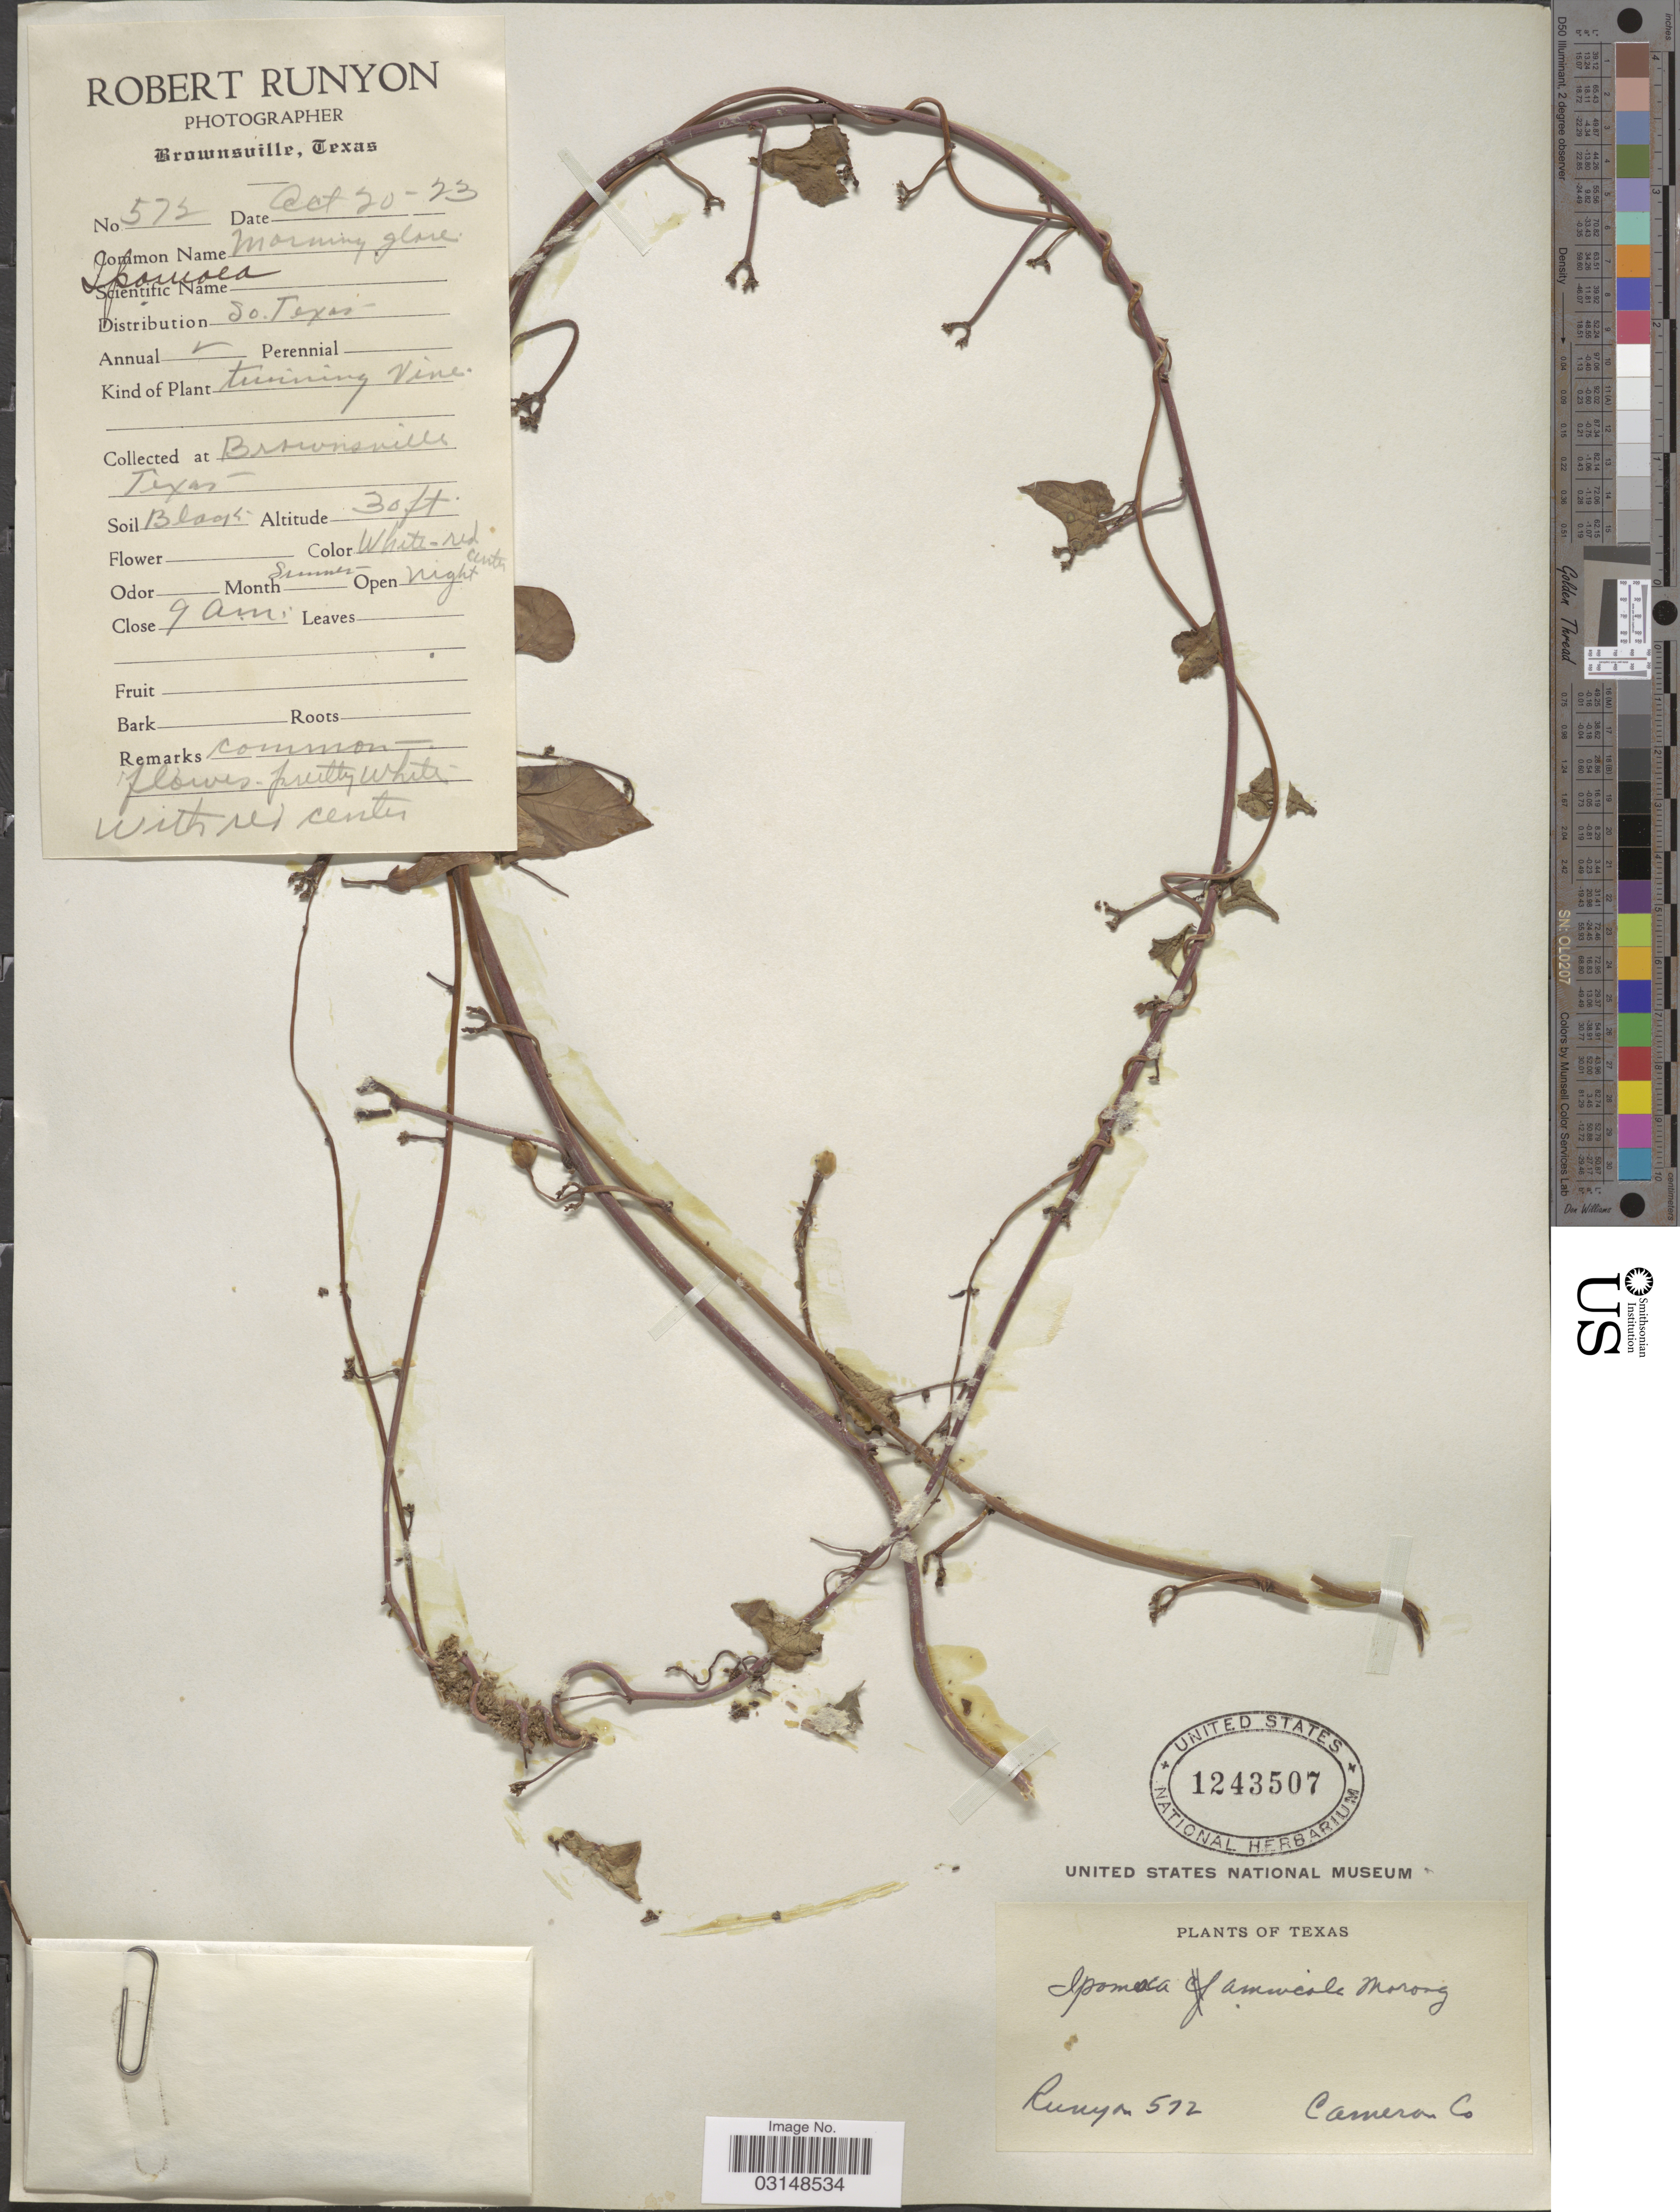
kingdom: Plantae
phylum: Tracheophyta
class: Magnoliopsida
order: Solanales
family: Convolvulaceae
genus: Ipomoea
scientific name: Ipomoea amnicola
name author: Morong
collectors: R. Runyon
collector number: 572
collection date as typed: Transcribed d/m/y: 20/10/23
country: United States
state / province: Texas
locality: Brownsville, Texas, Cameron Co.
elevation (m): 9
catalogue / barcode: US 1243507